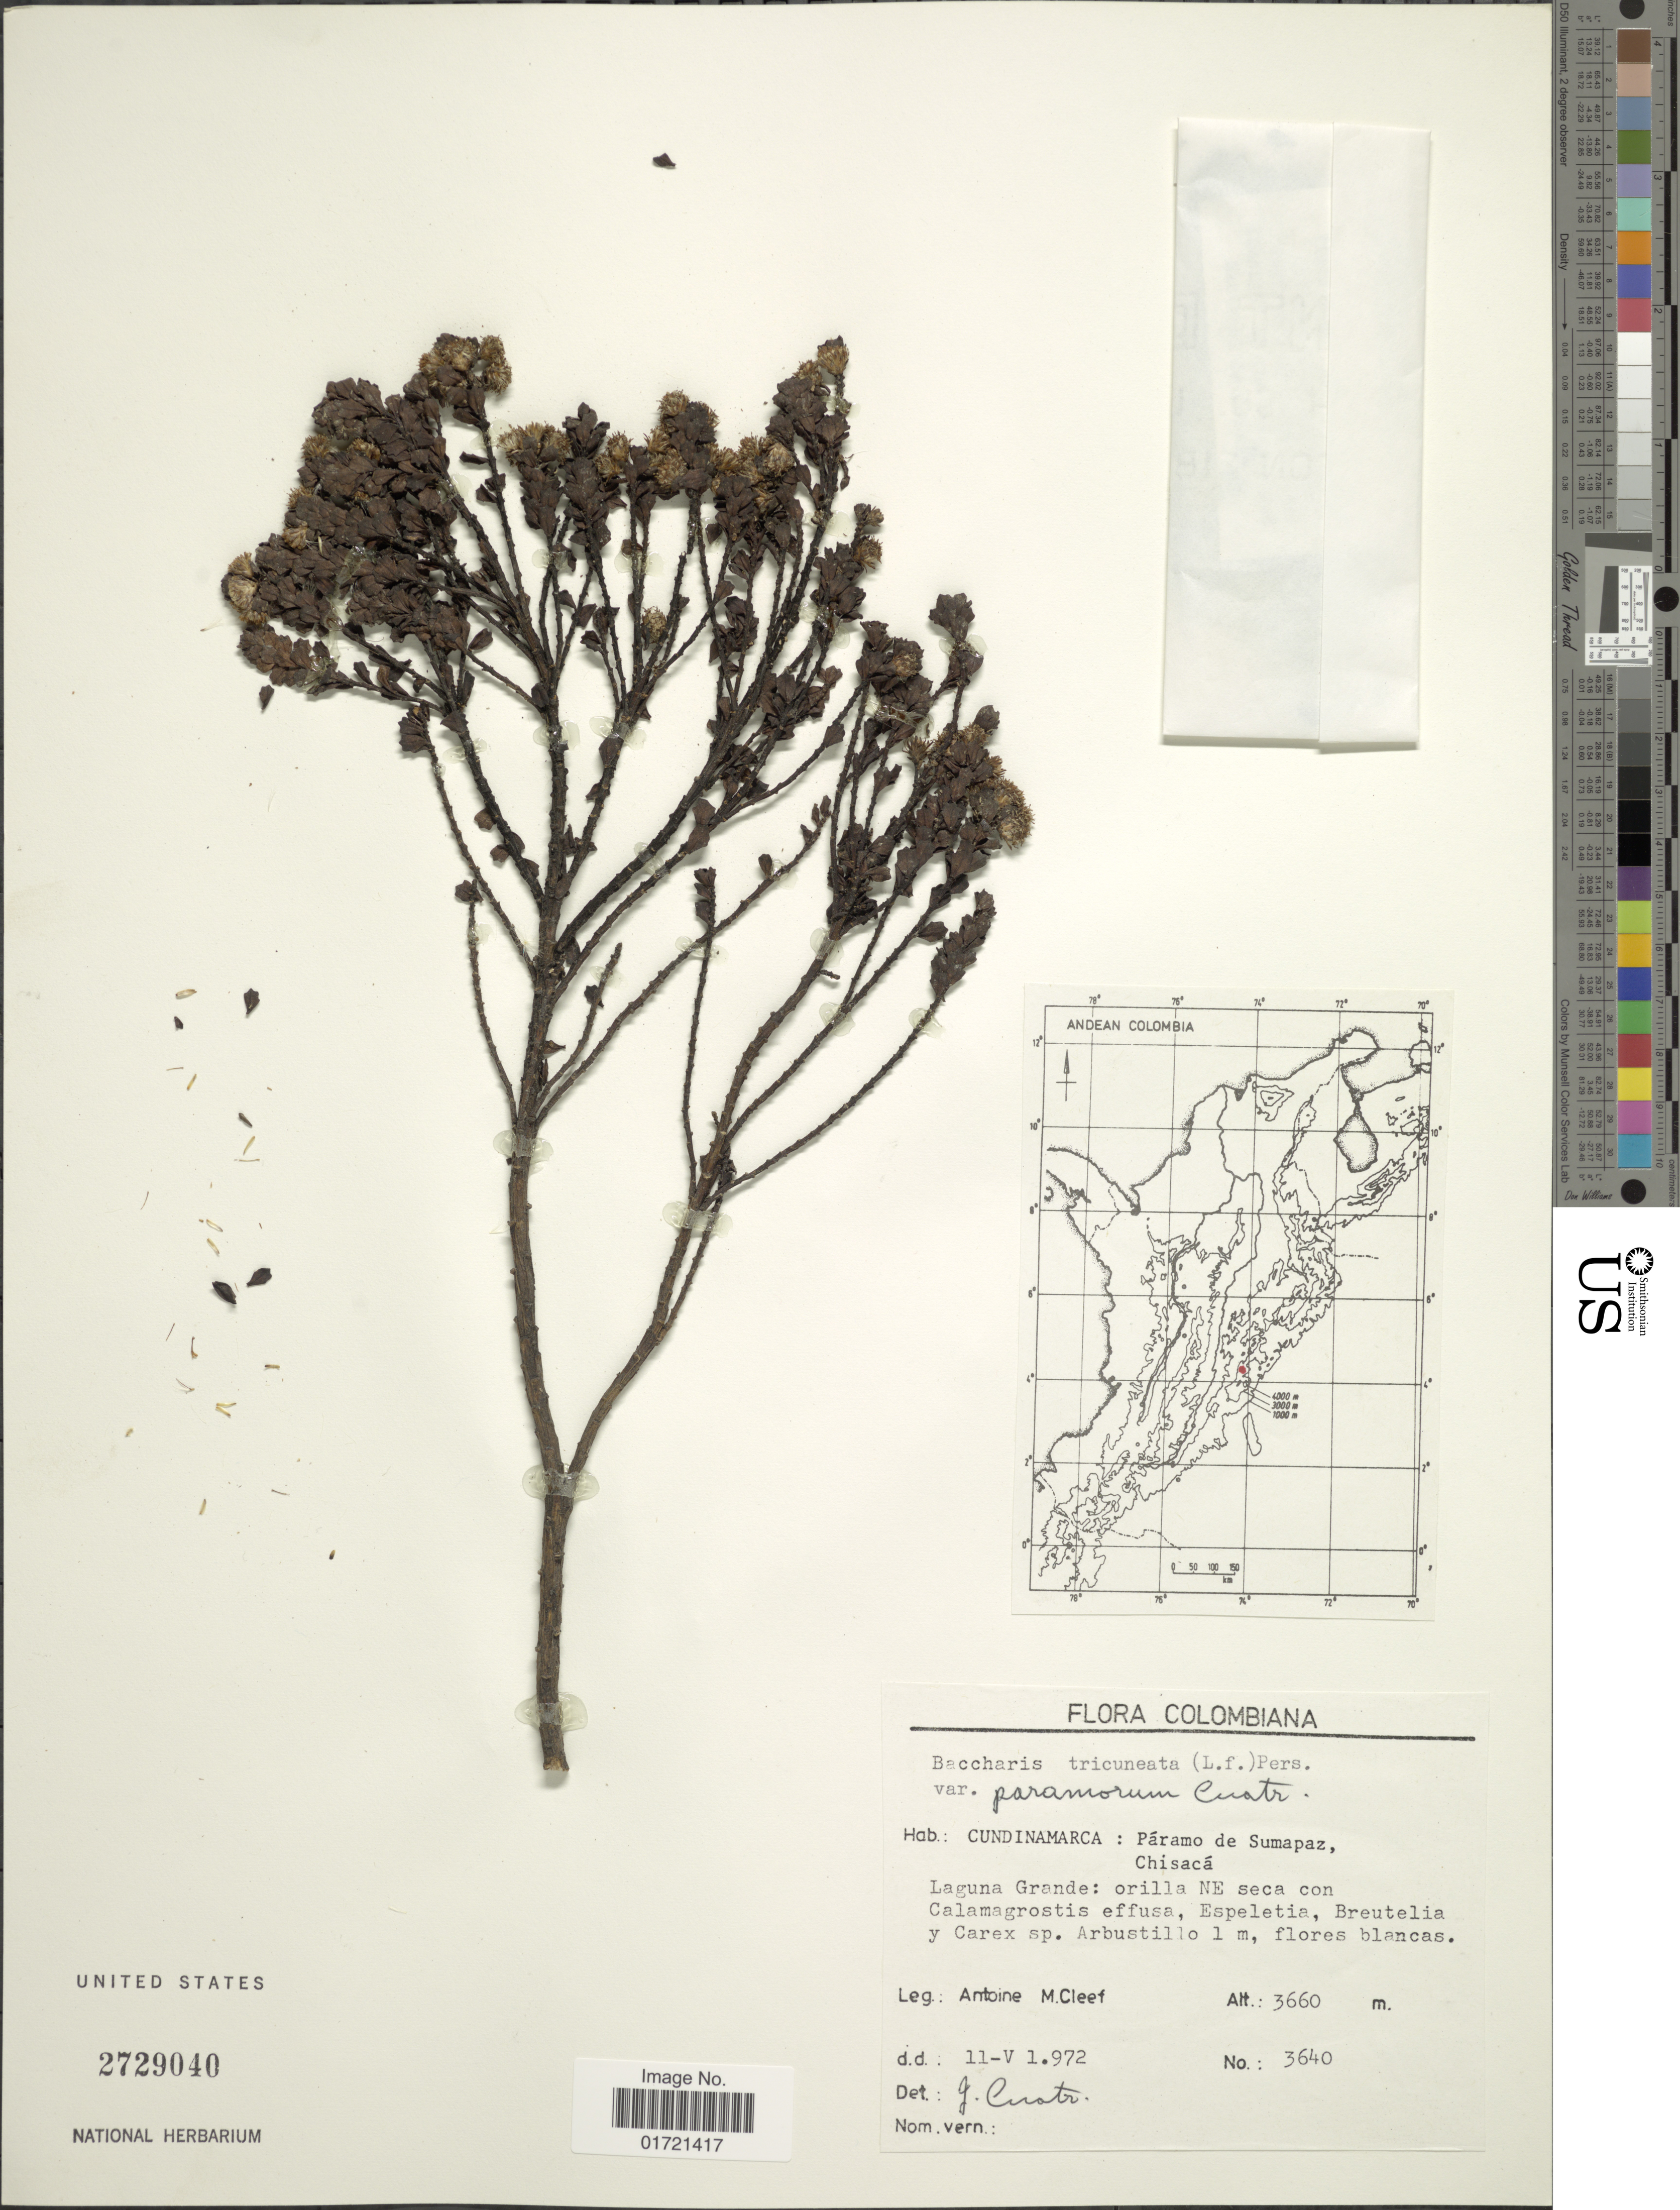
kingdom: Plantae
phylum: Tracheophyta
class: Magnoliopsida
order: Asterales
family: Asteraceae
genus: Baccharis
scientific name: Baccharis tricuneata var. paramorum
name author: Cuatrec.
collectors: A. M. Cleef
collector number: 3640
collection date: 1972-05-11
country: Colombia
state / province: Cundinamarca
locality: Paramo de Sumapaz, Chisaca. Laguna Grande: orilla NE seca con Calamagrotis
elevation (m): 3660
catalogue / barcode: US 2729040